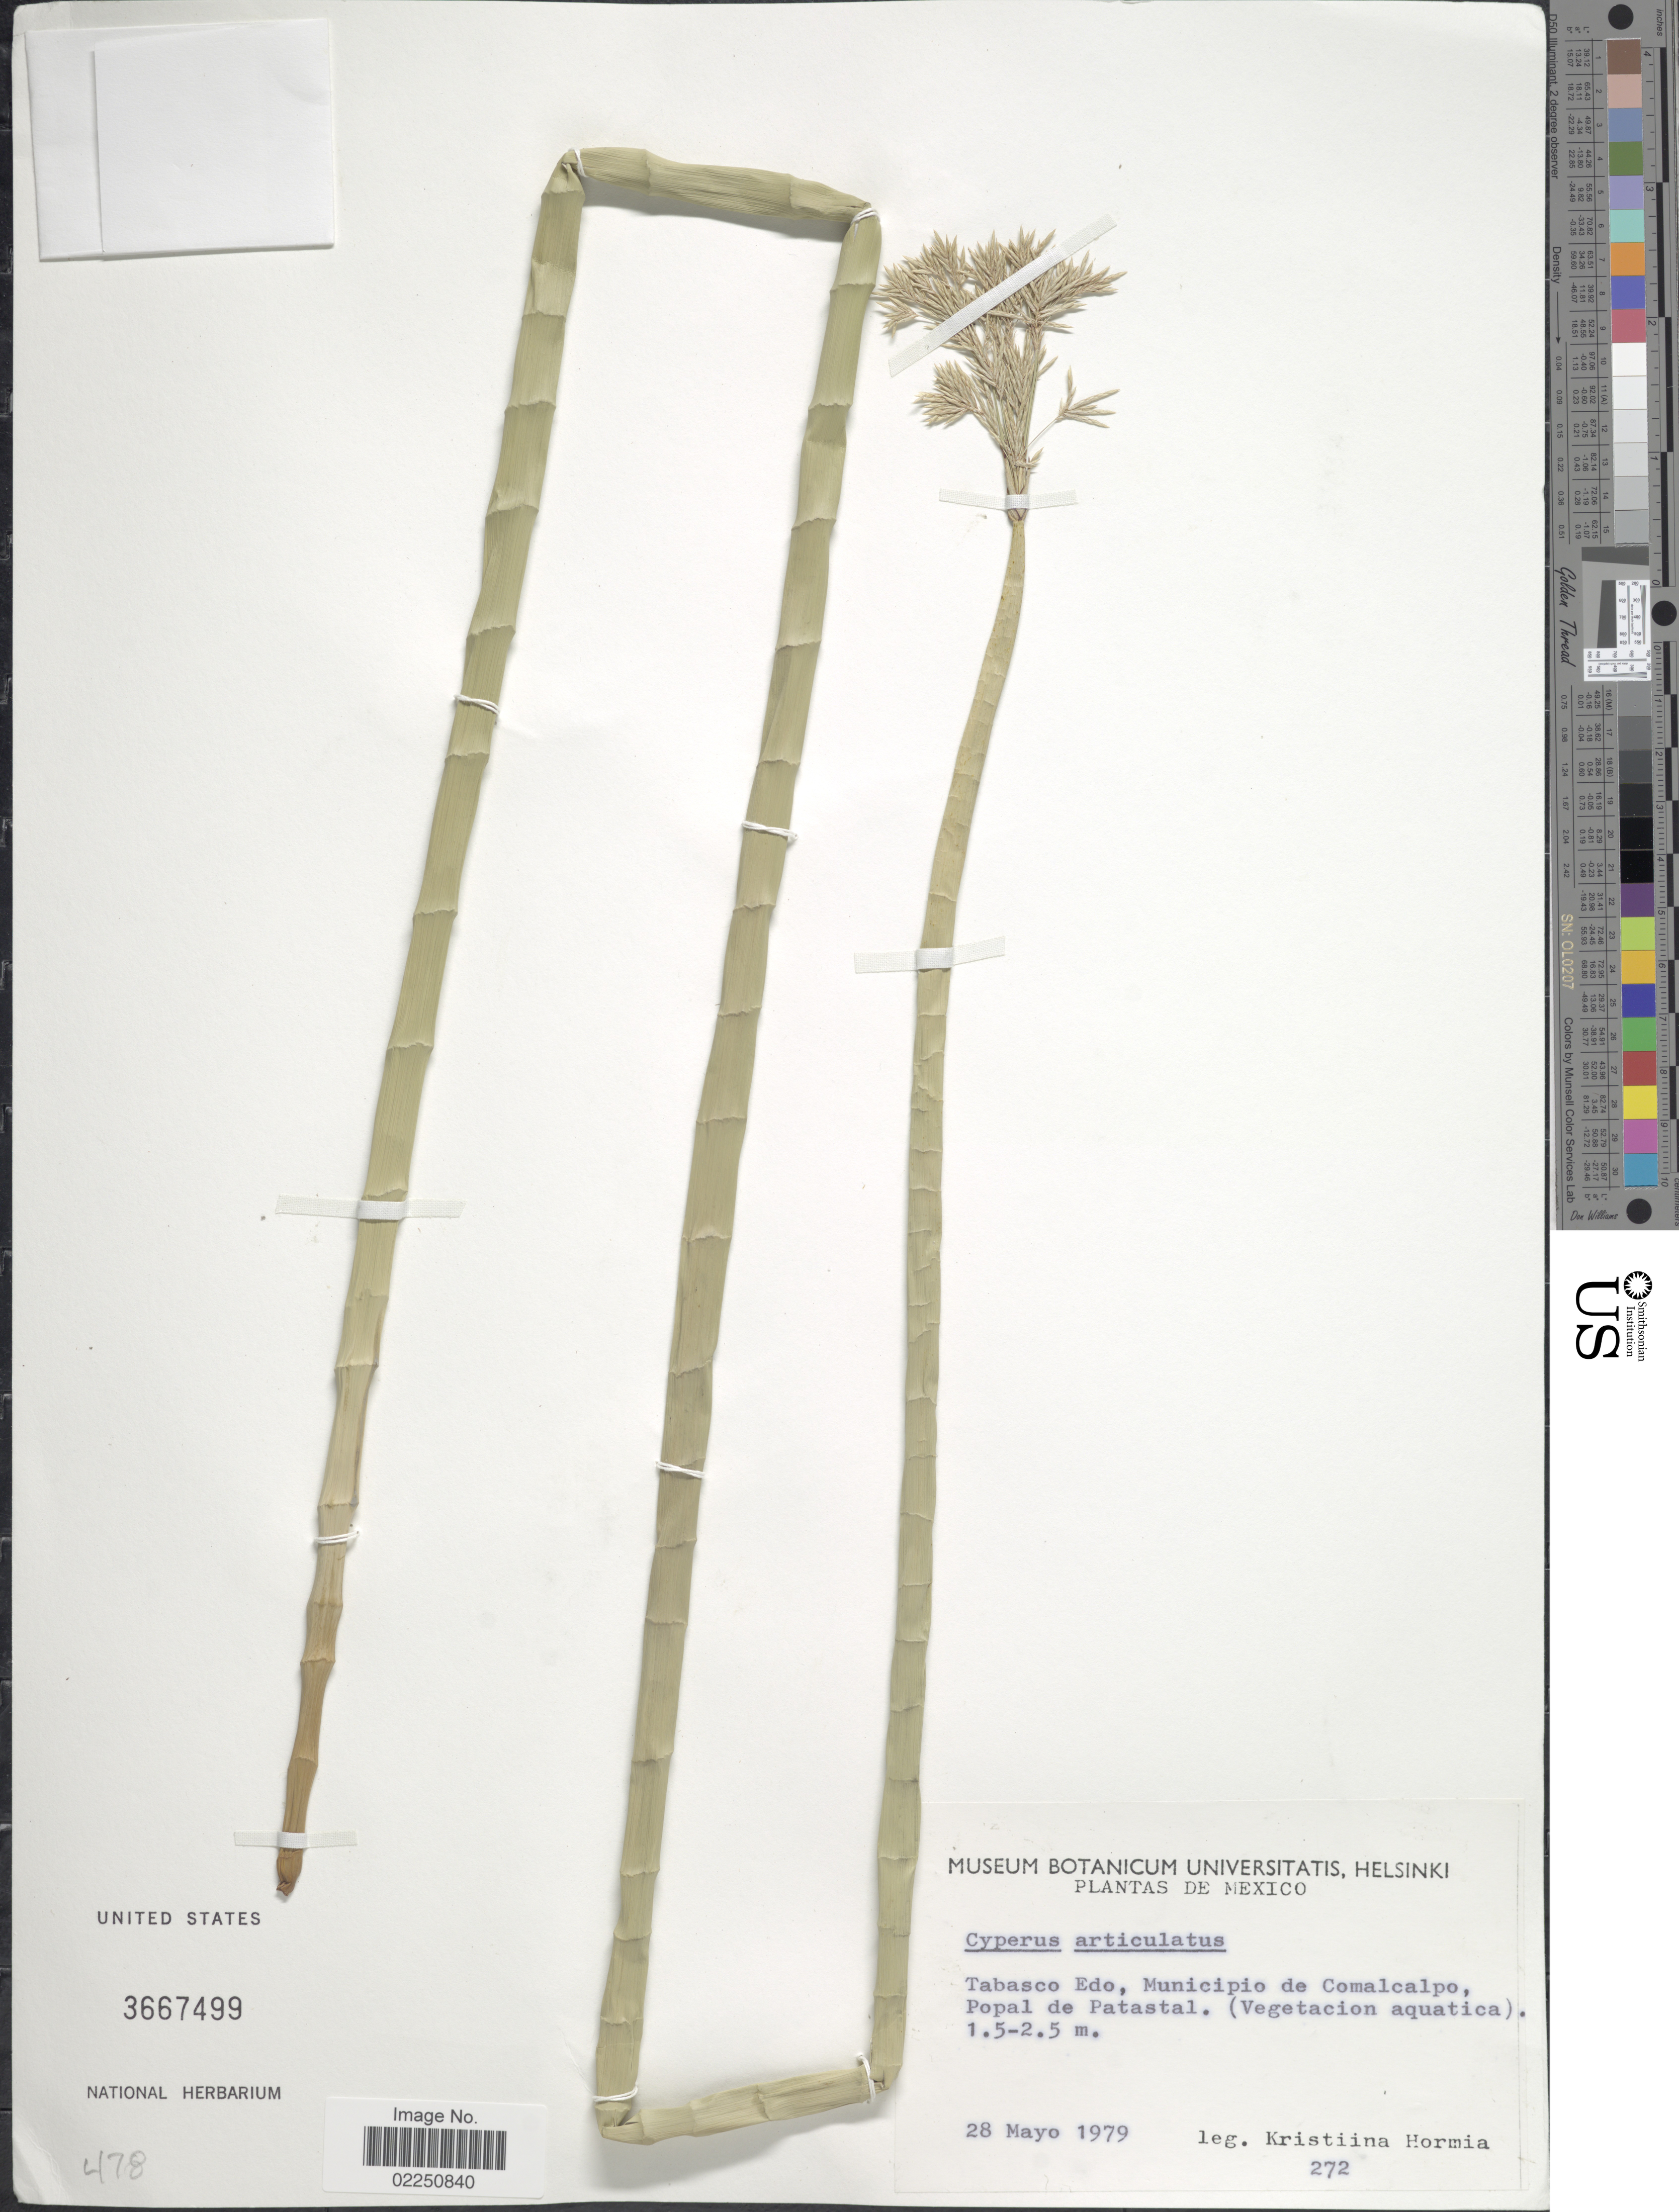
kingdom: Plantae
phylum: Tracheophyta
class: Liliopsida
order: Poales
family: Cyperaceae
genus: Cyperus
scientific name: Cyperus articulatus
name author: L.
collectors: K. Hormia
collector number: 272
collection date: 1979-05-28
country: Mexico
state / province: Tabasco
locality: Municipio de Comalcalpo, popal de Patastal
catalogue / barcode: US 3667499